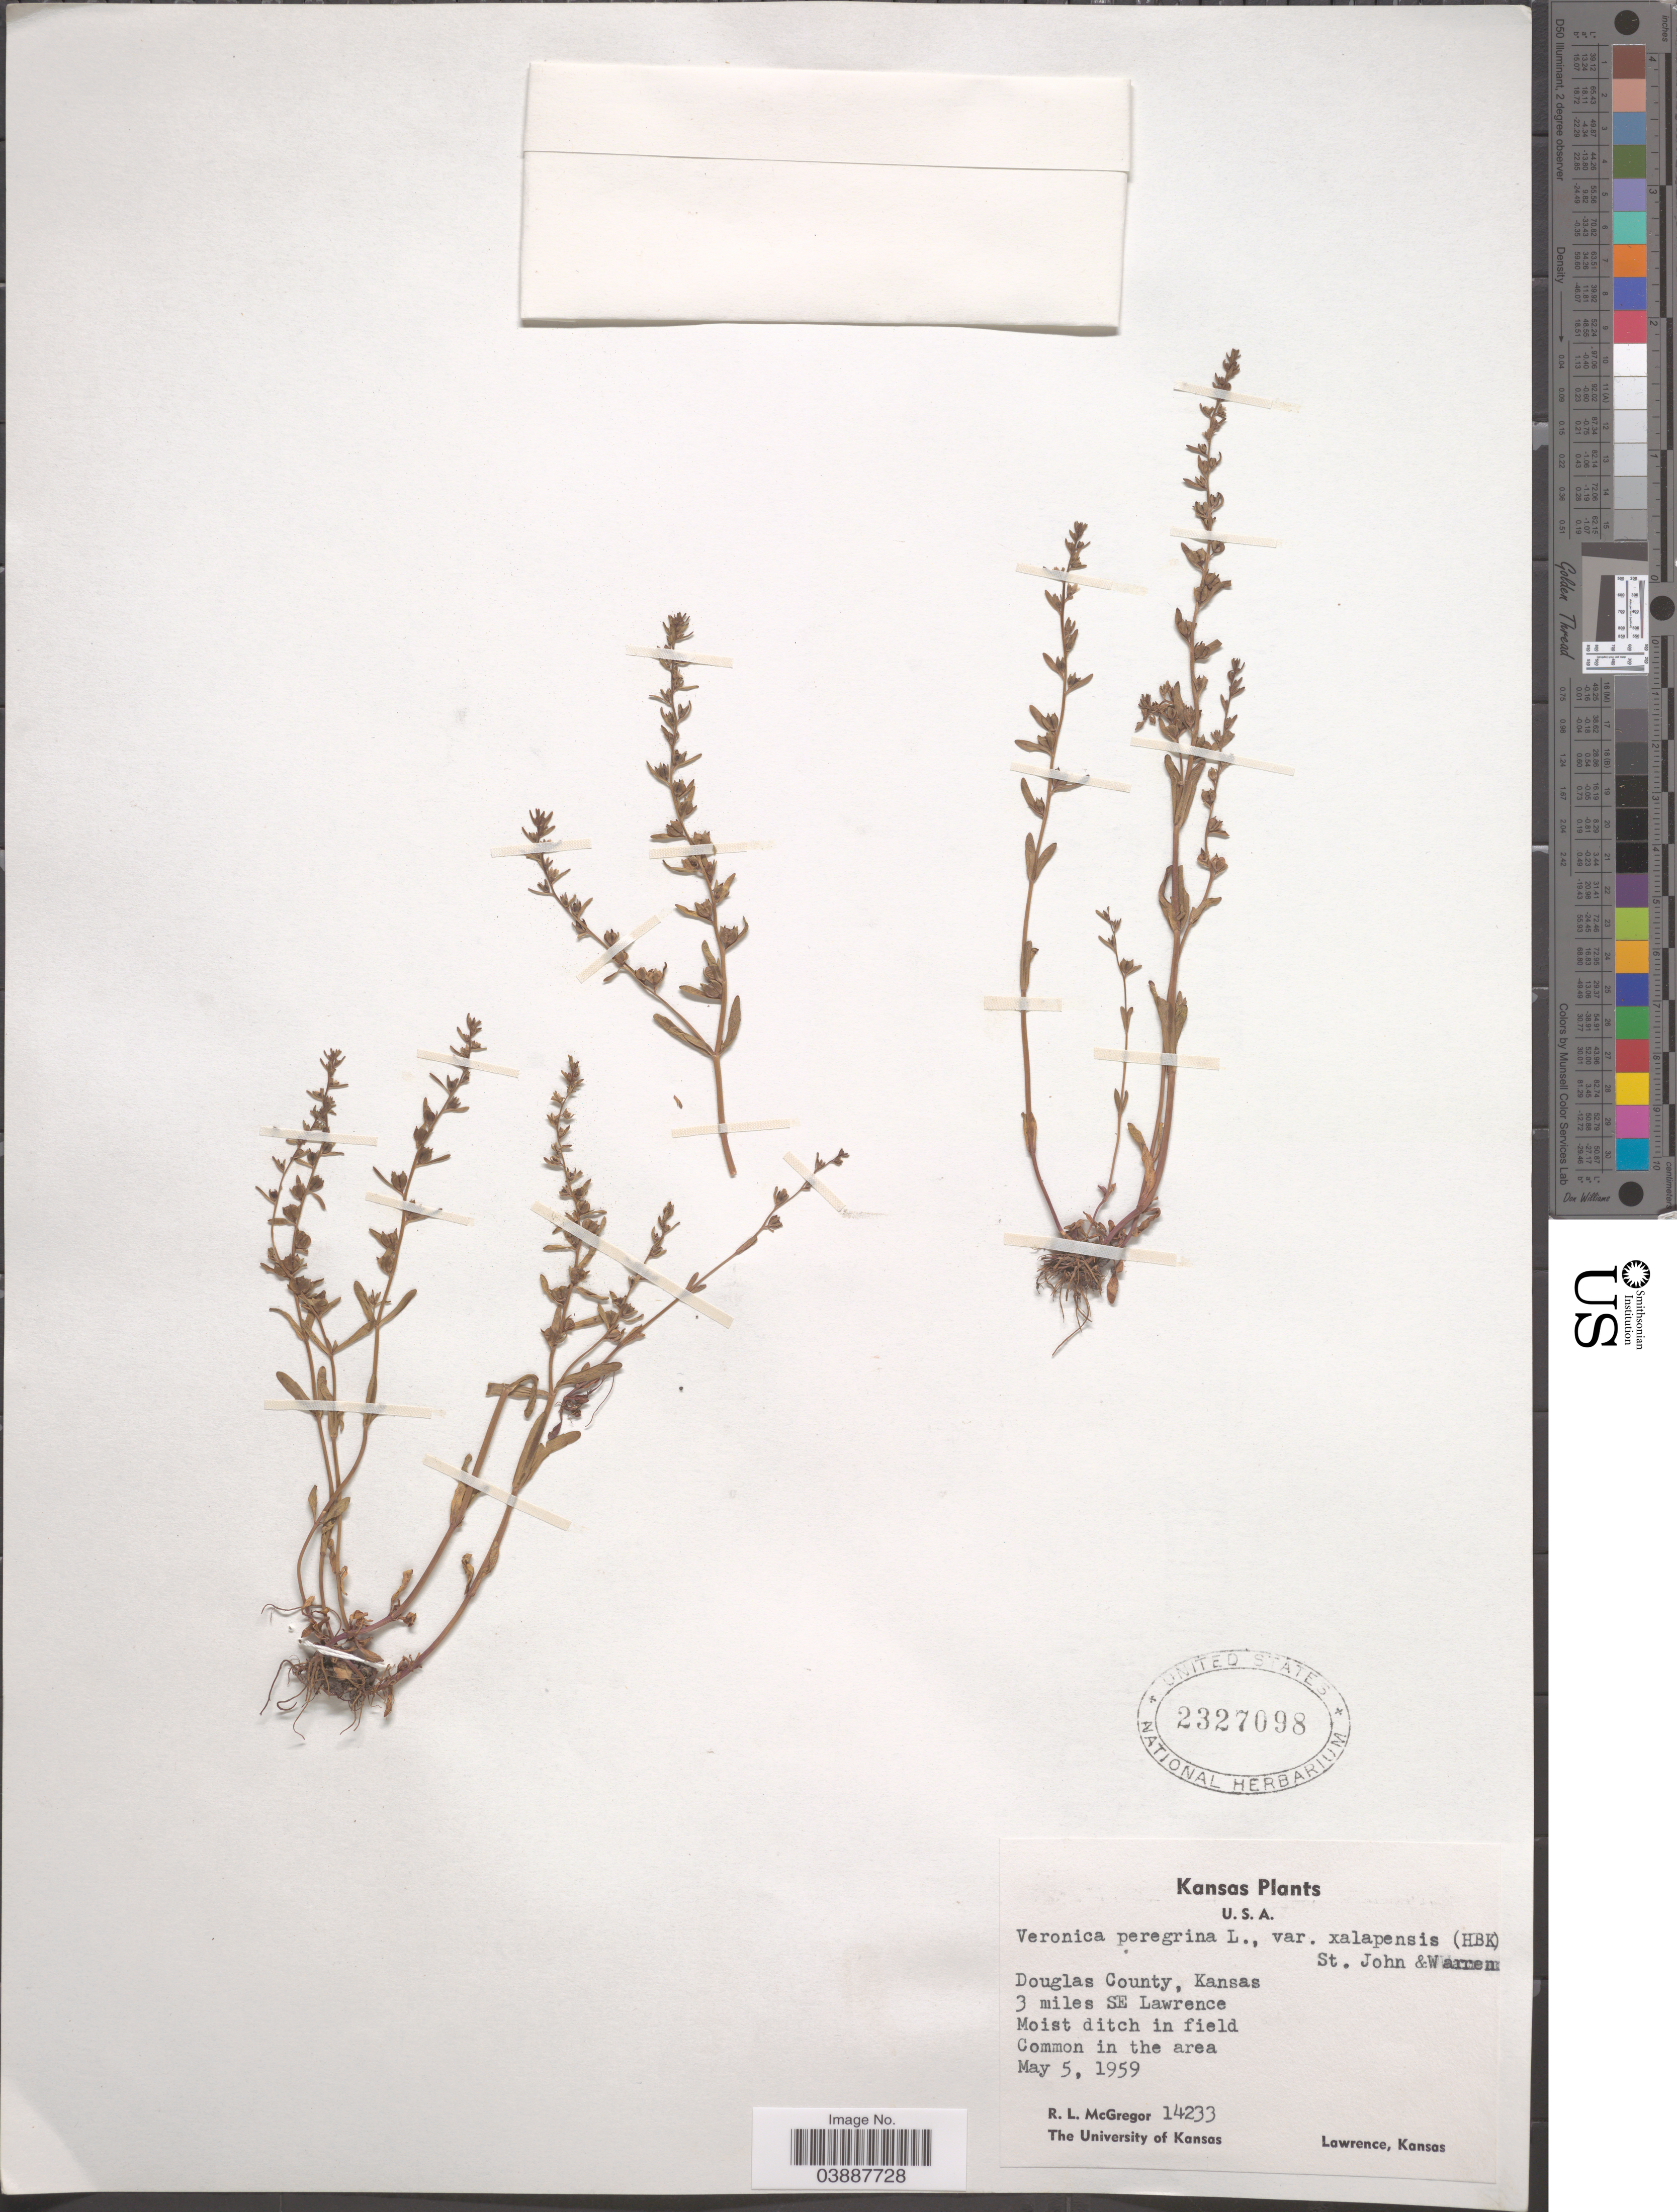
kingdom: Plantae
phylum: Tracheophyta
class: Magnoliopsida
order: Lamiales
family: Plantaginaceae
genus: Veronica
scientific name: Veronica peregrina var. xalapensis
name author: Kunth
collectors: R. McGregor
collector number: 14233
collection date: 1959-05-05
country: United States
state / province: Kansas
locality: Douglas County. 3 miles SE Lawrence.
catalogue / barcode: US 2327098